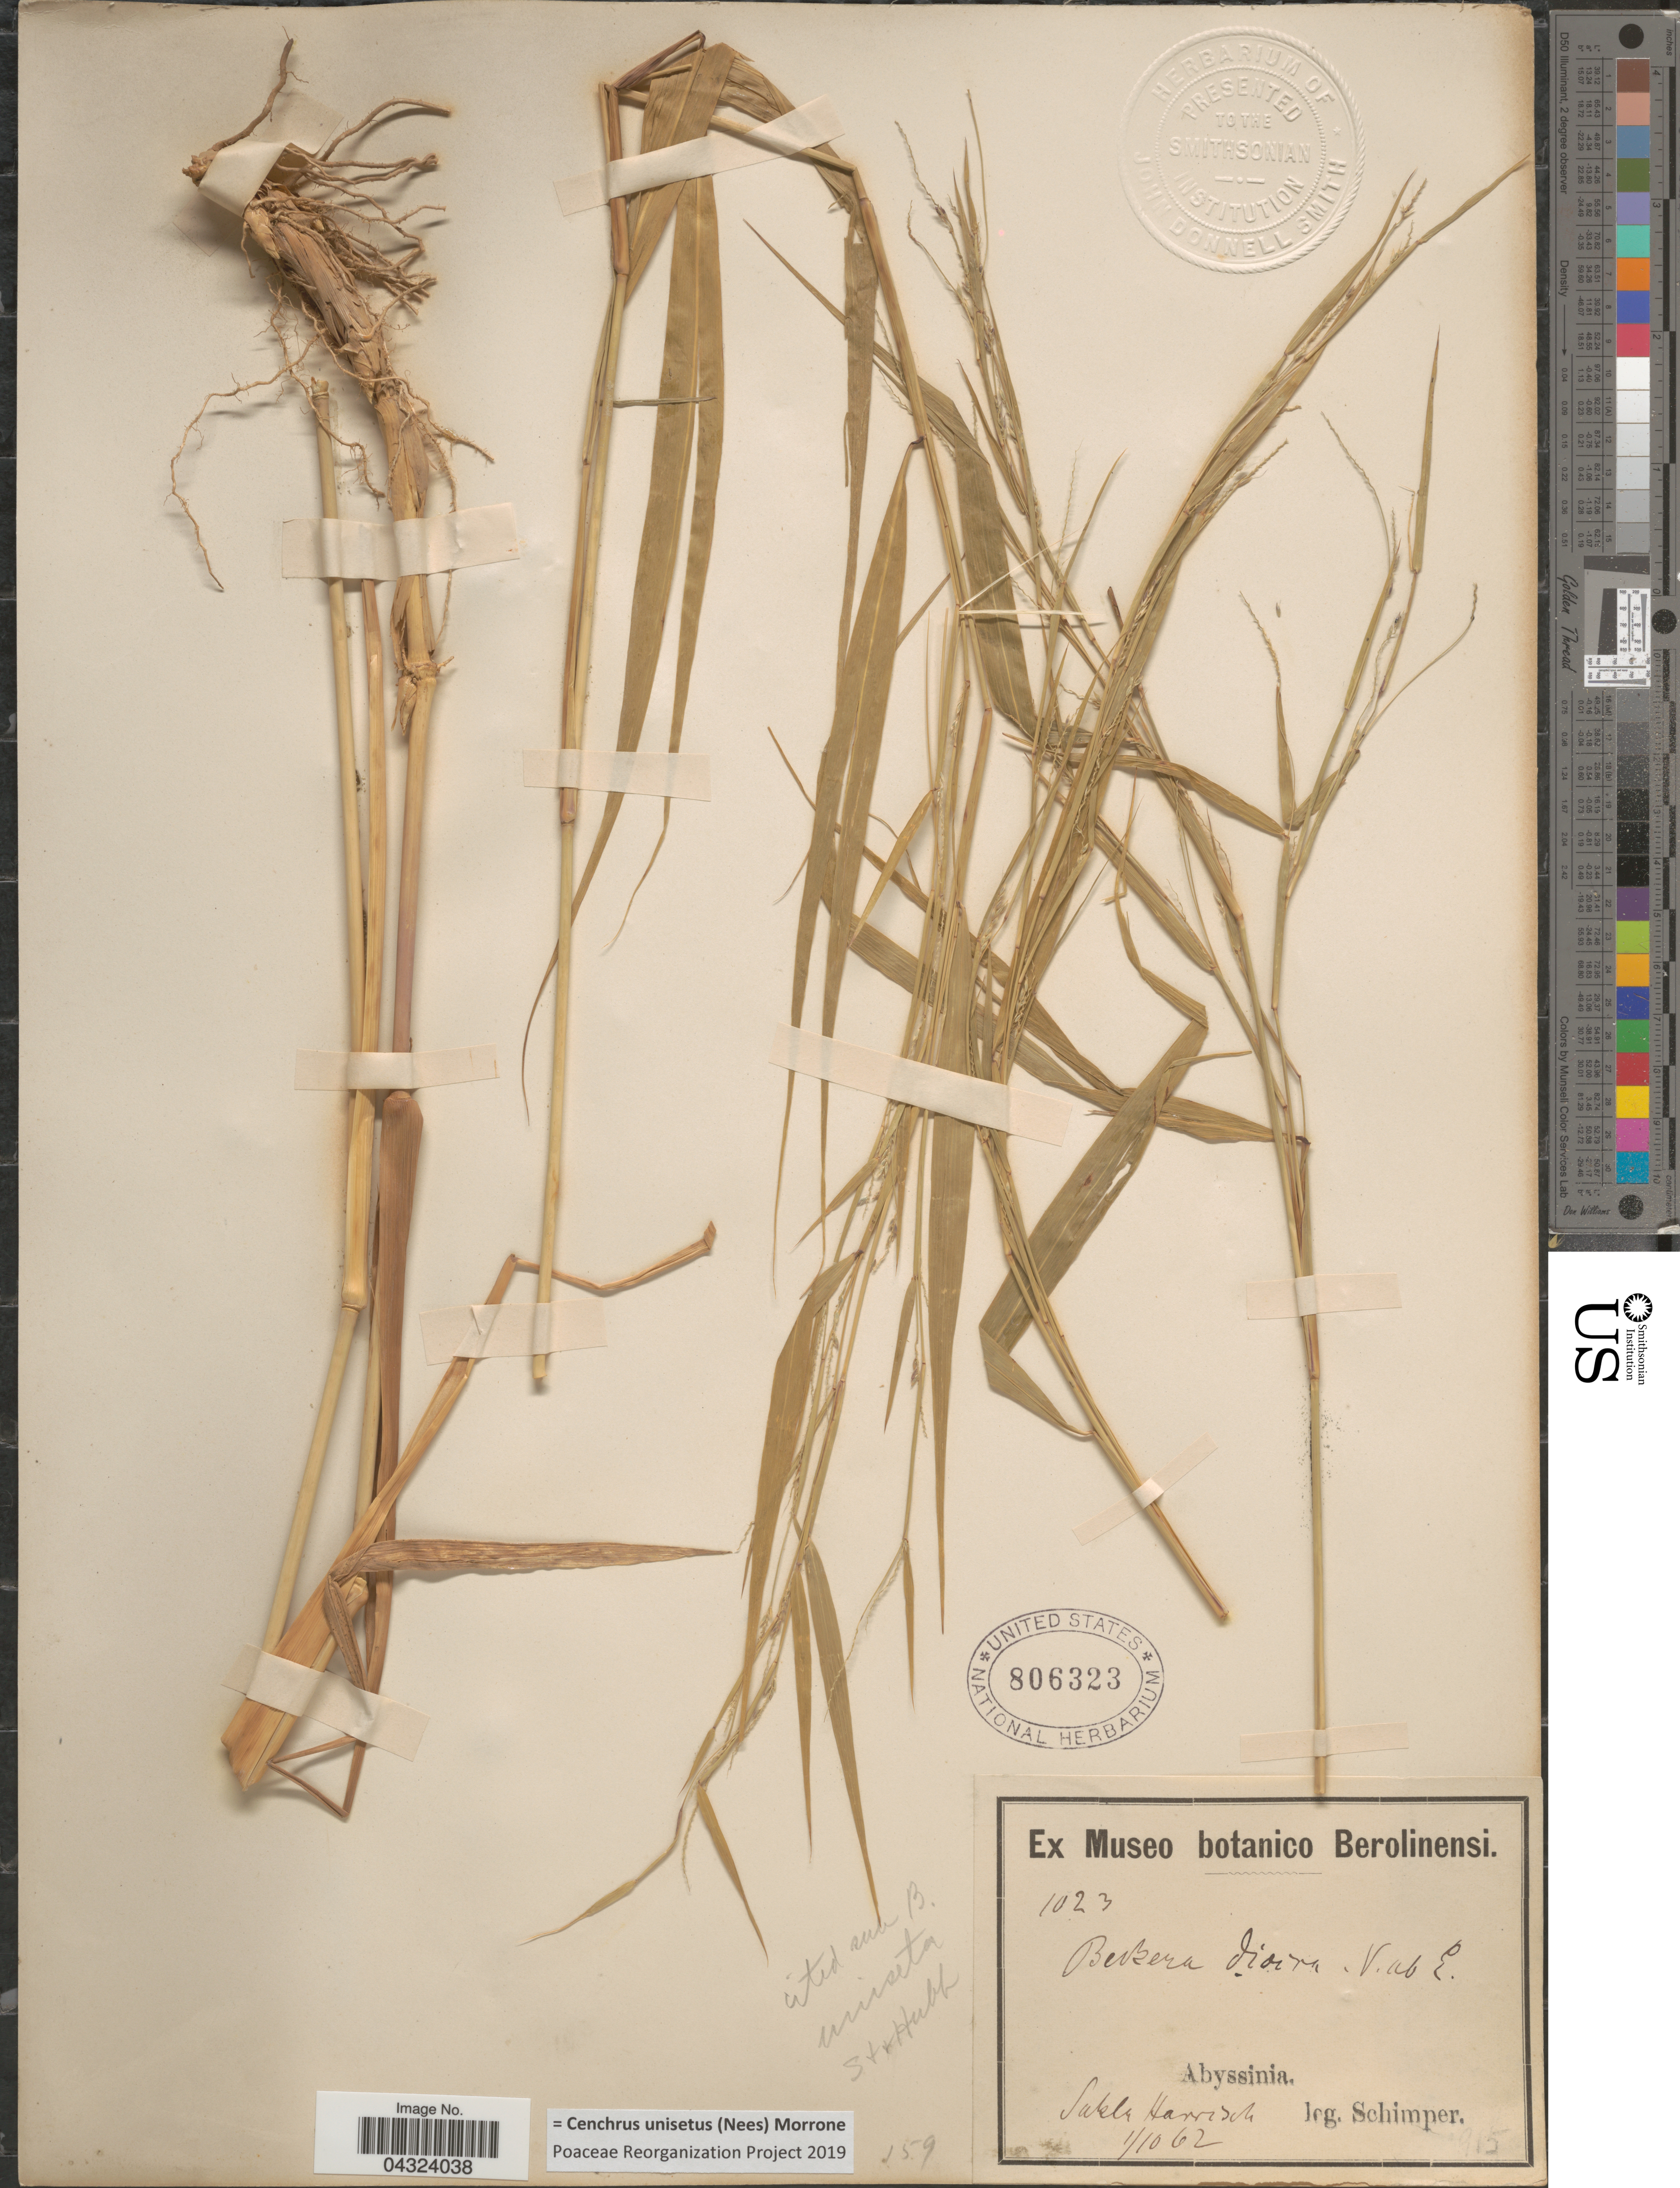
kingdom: Plantae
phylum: Tracheophyta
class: Liliopsida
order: Poales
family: Poaceae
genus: Cenchrus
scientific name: Cenchrus unisetus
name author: (Nees) Morrone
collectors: -. Schimper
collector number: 1023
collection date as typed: Transcribed d/m/y: 1/10/62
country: Ethiopia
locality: Abyssinia. Sakla Harrisch [interpreted].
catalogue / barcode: US 806323